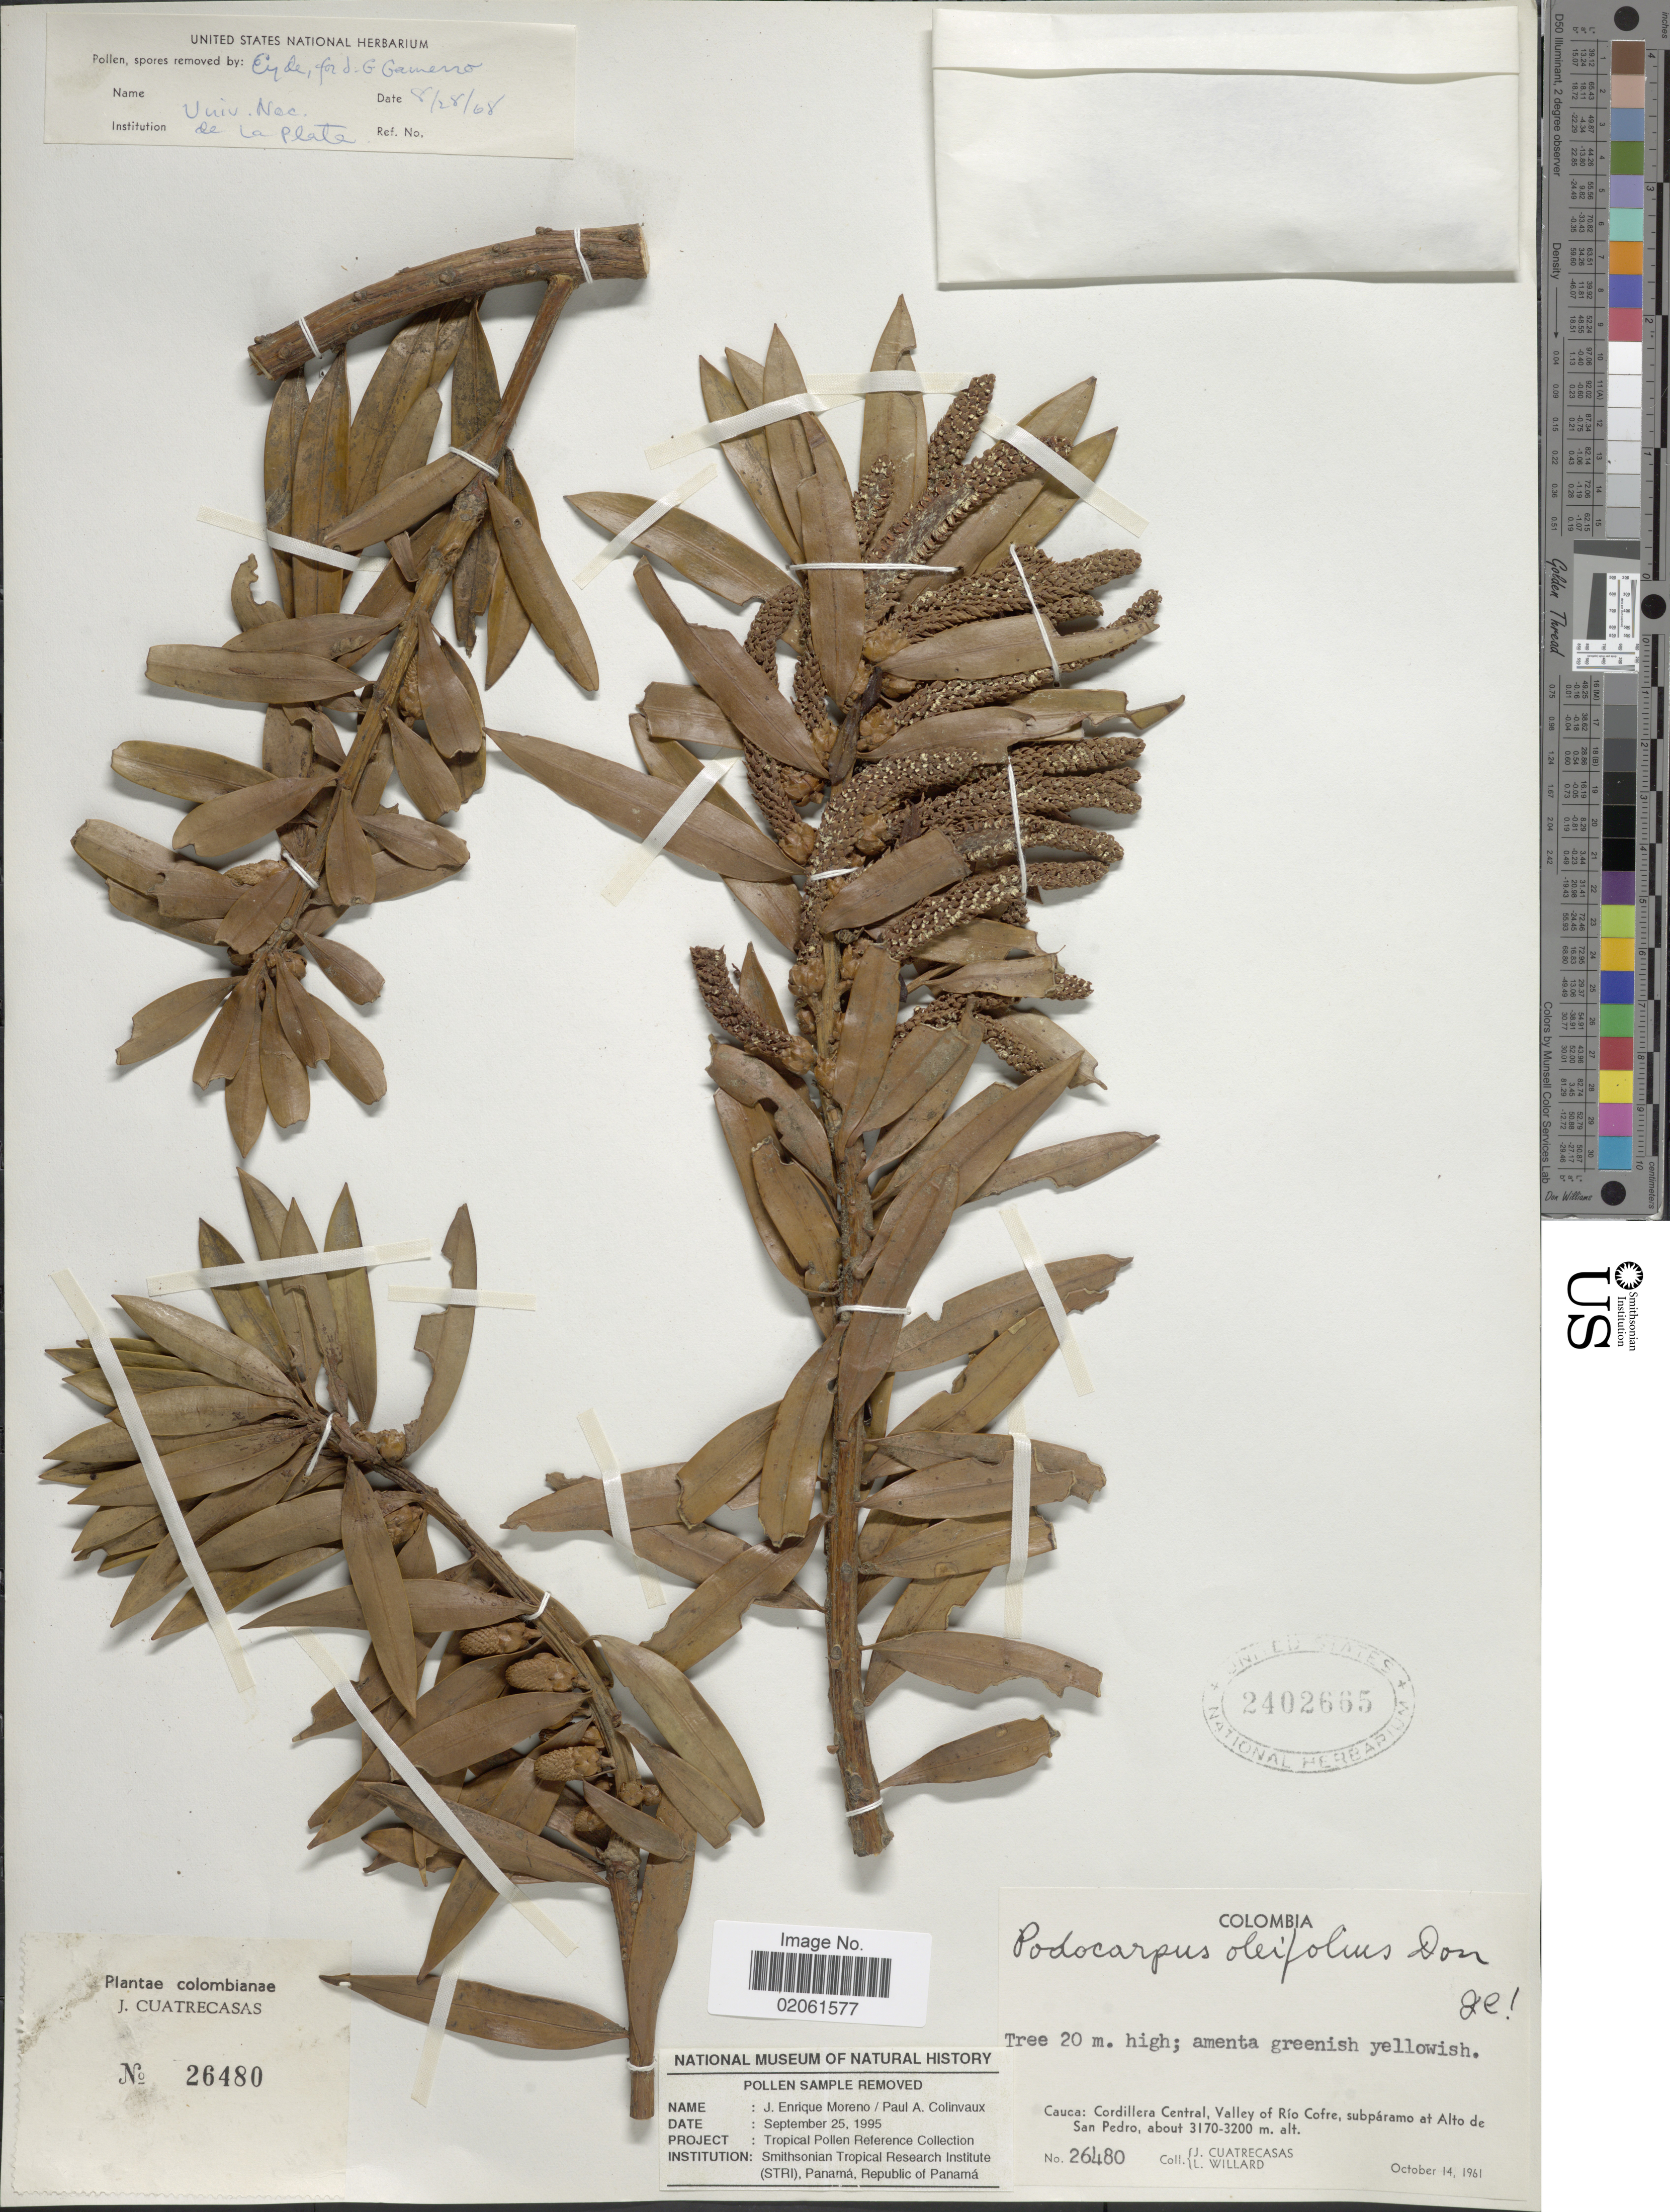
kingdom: Plantae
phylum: Tracheophyta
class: Pinopsida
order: Pinales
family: Podocarpaceae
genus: Podocarpus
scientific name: Podocarpus oleifolius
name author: D. Don ex Lamb.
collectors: J. Cuatrecasas & L. Willard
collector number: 26480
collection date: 1961-10-14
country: Colombia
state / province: Cauca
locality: Cauca: Cordillera Central, Valley of Rio Cofre, subparamo at Alto de San Pedro.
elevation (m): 3170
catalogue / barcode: US 2402665